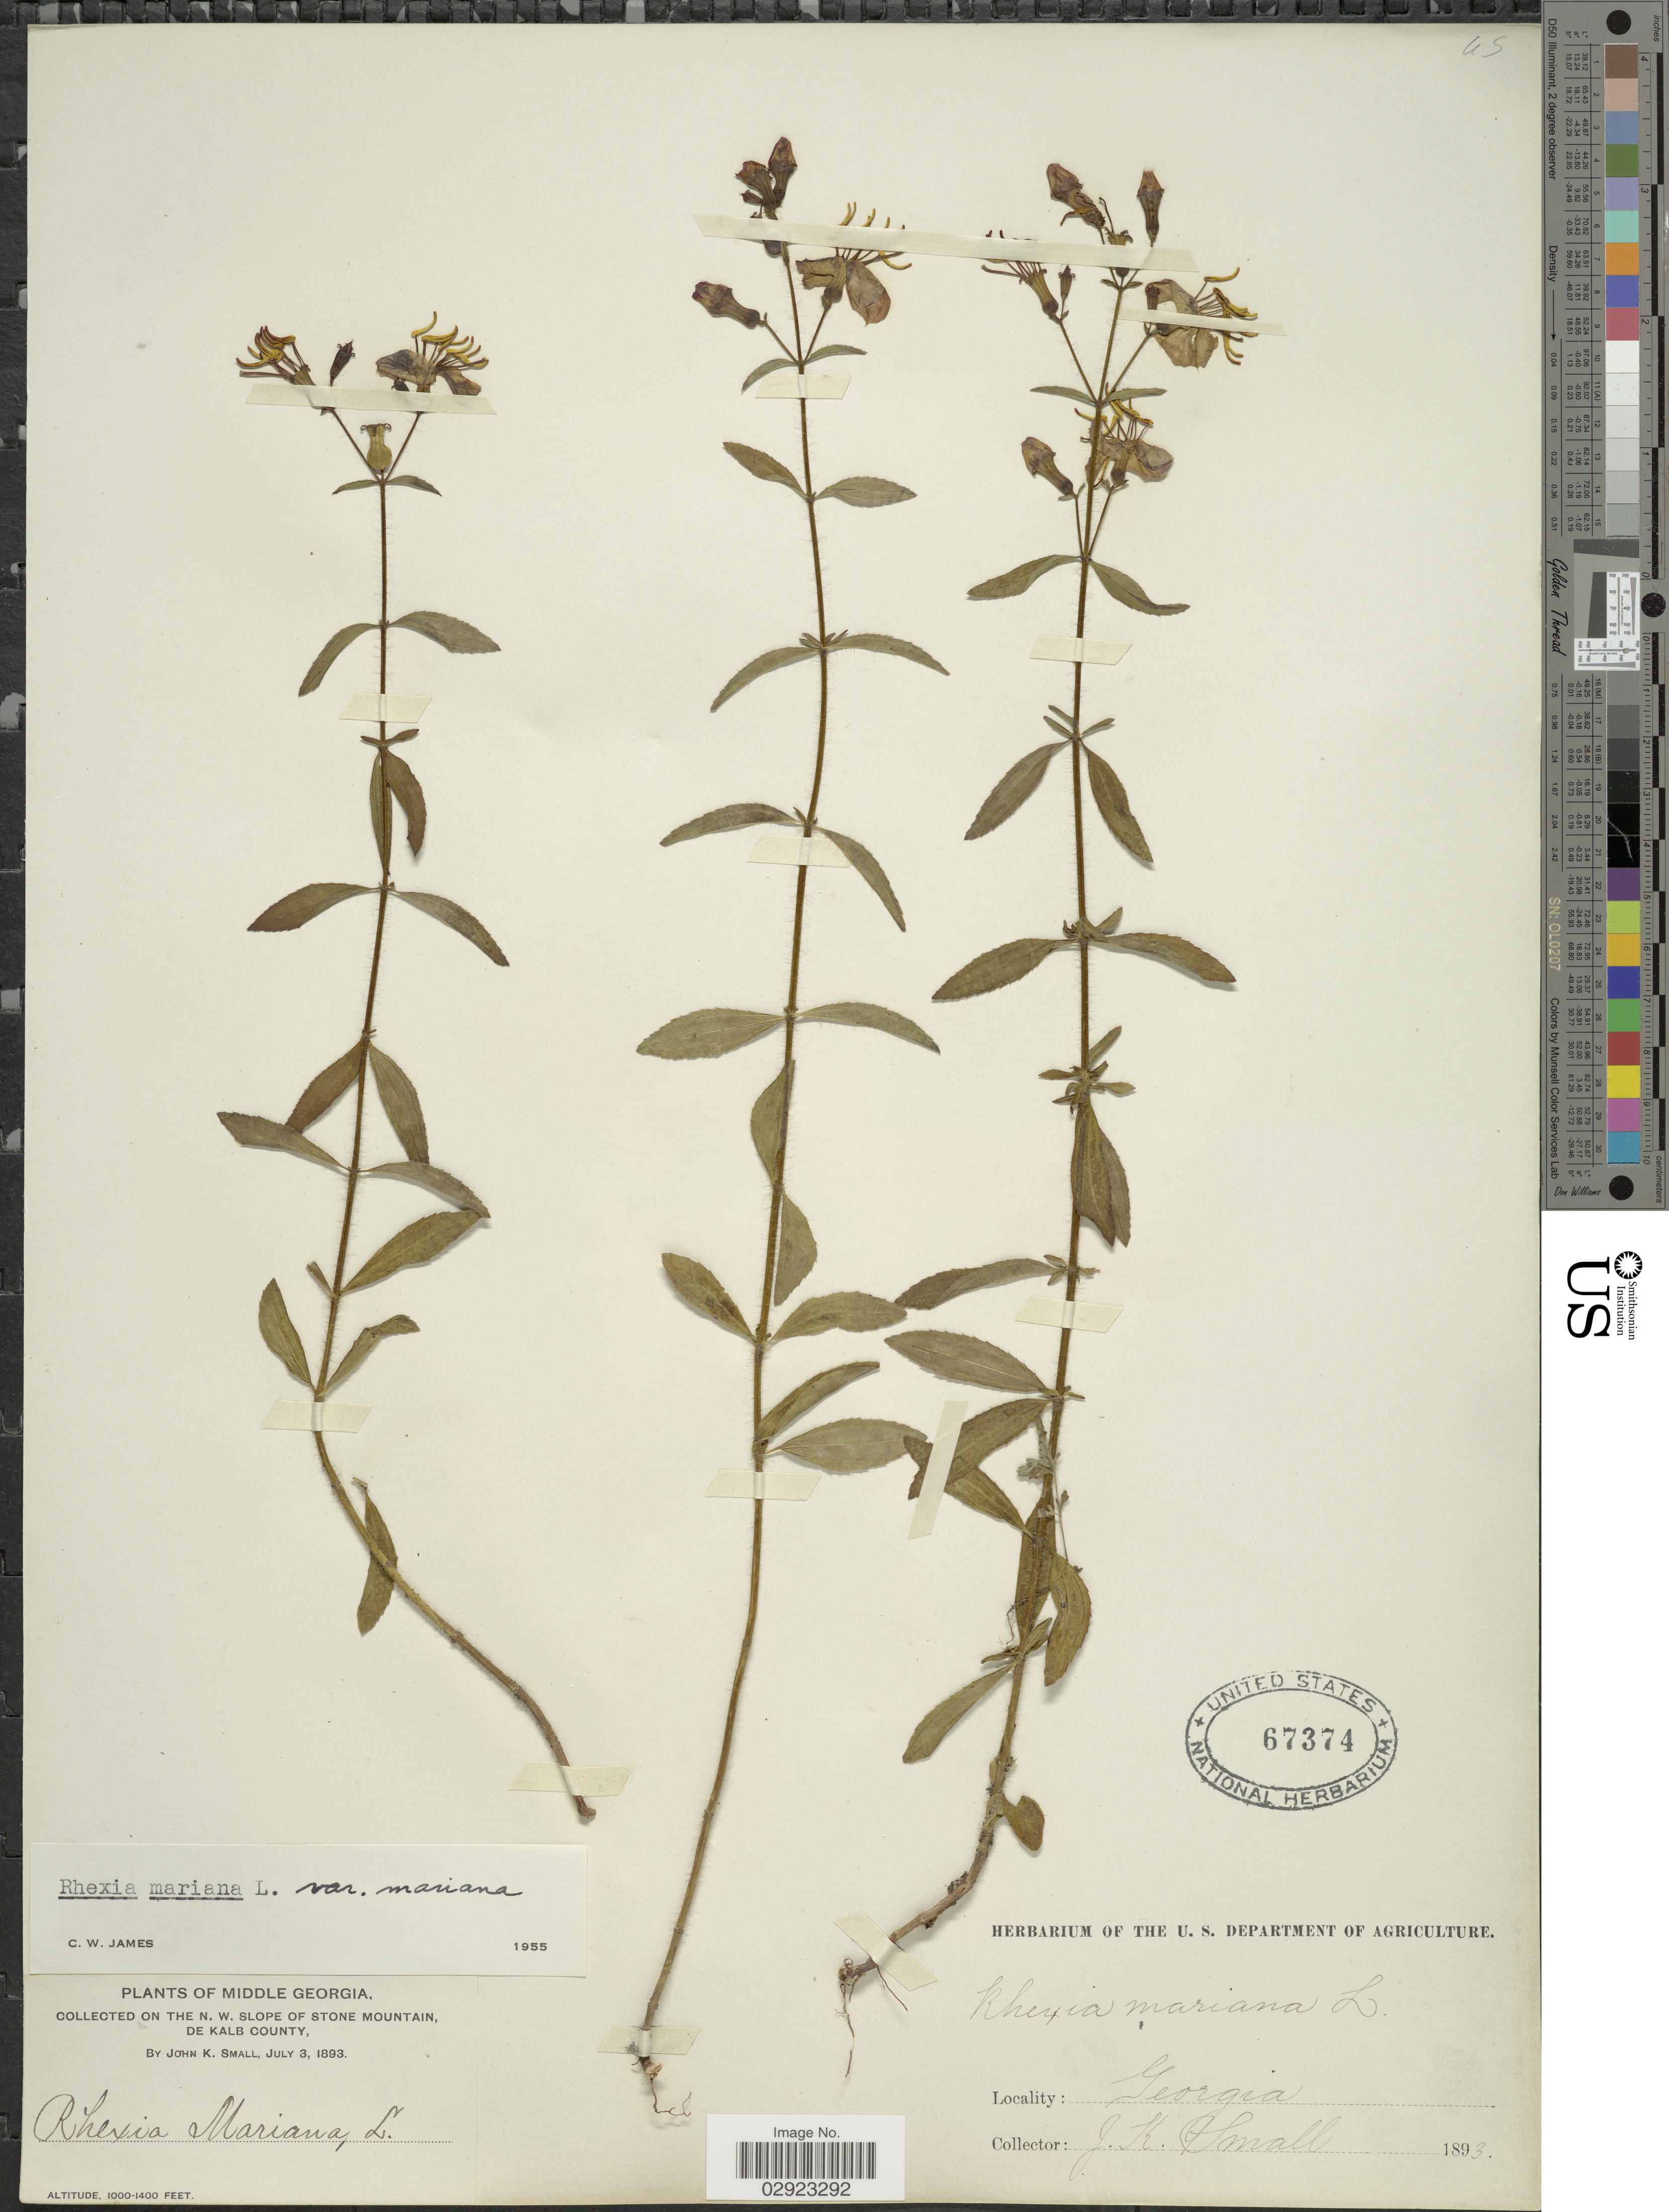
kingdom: Plantae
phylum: Tracheophyta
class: Magnoliopsida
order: Myrtales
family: Melastomataceae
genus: Rhexia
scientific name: Rhexia mariana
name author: L.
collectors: J. K. Small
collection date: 1893-07-03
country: United States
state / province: Georgia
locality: Middle Georgia, on the N.W. slope of Stone Mountain, De Kalb County.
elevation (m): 305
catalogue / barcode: US 67374